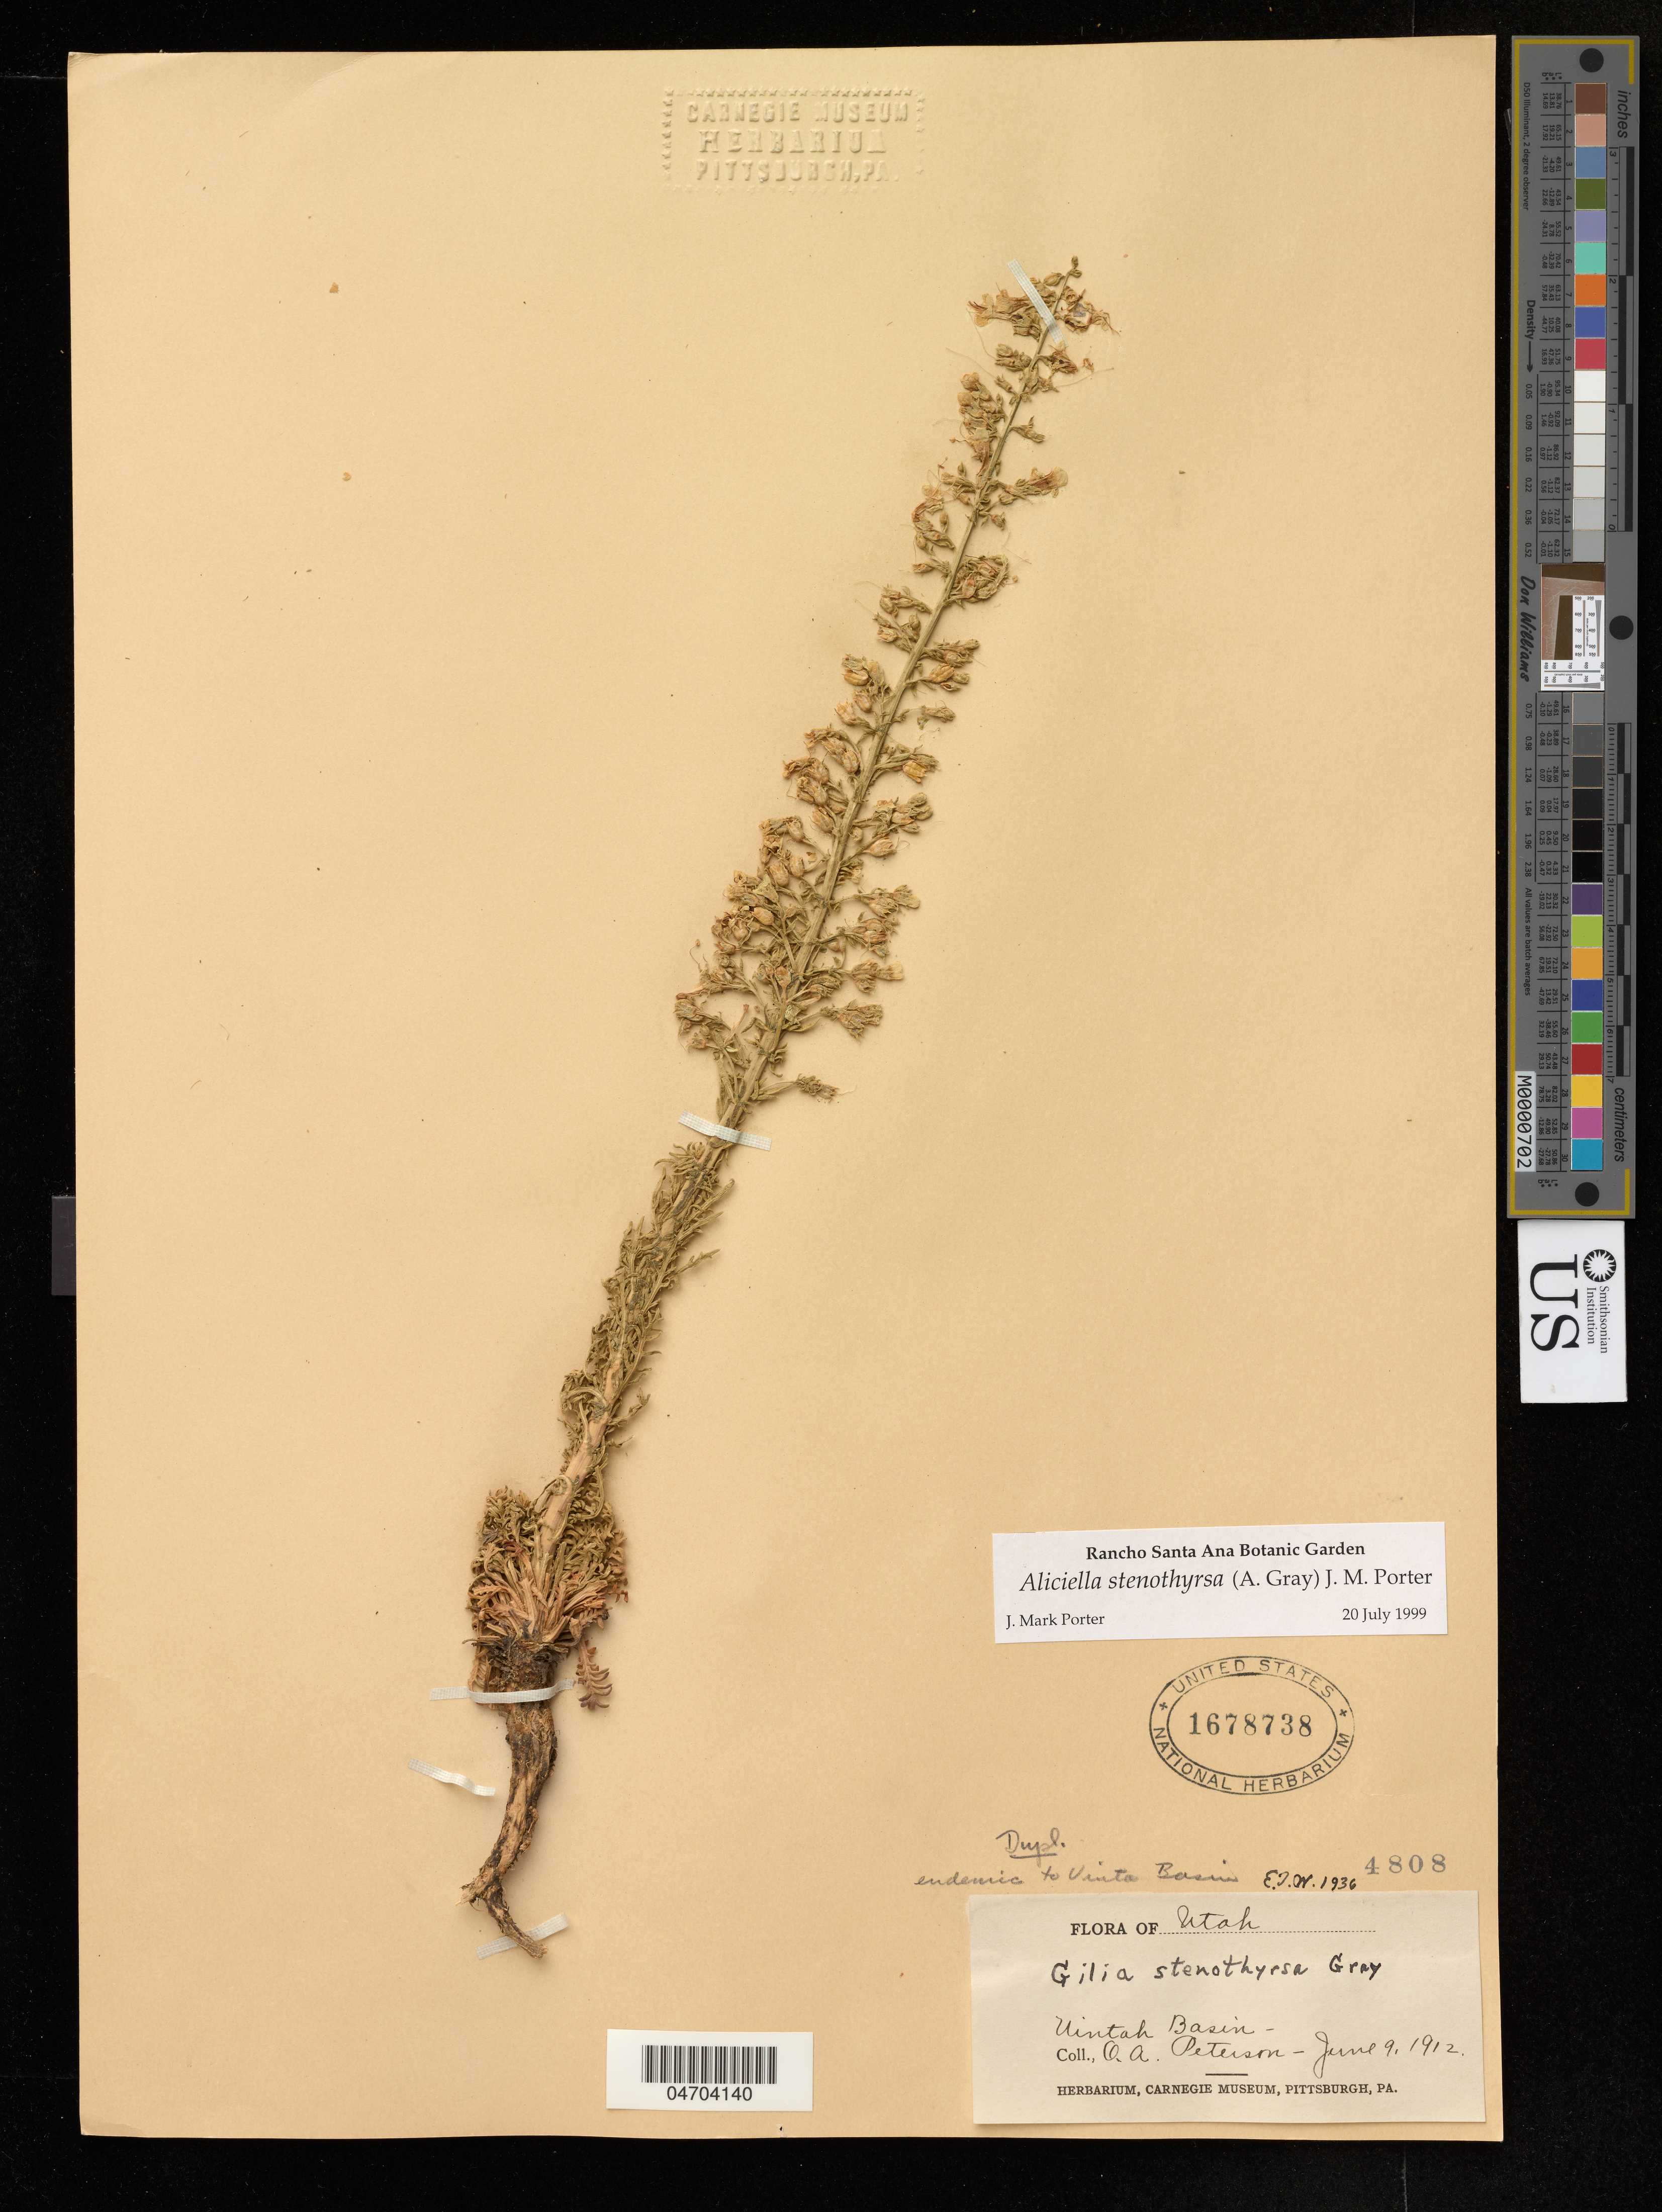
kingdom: Plantae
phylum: Tracheophyta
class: Magnoliopsida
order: Ericales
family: Polemoniaceae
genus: Aliciella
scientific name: Aliciella stenothyrsa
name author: (A. Gray) J.M. Porter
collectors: O. Peterson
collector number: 4808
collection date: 1912-06-09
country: United States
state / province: Utah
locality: Uintah Basin.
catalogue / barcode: US 1678738